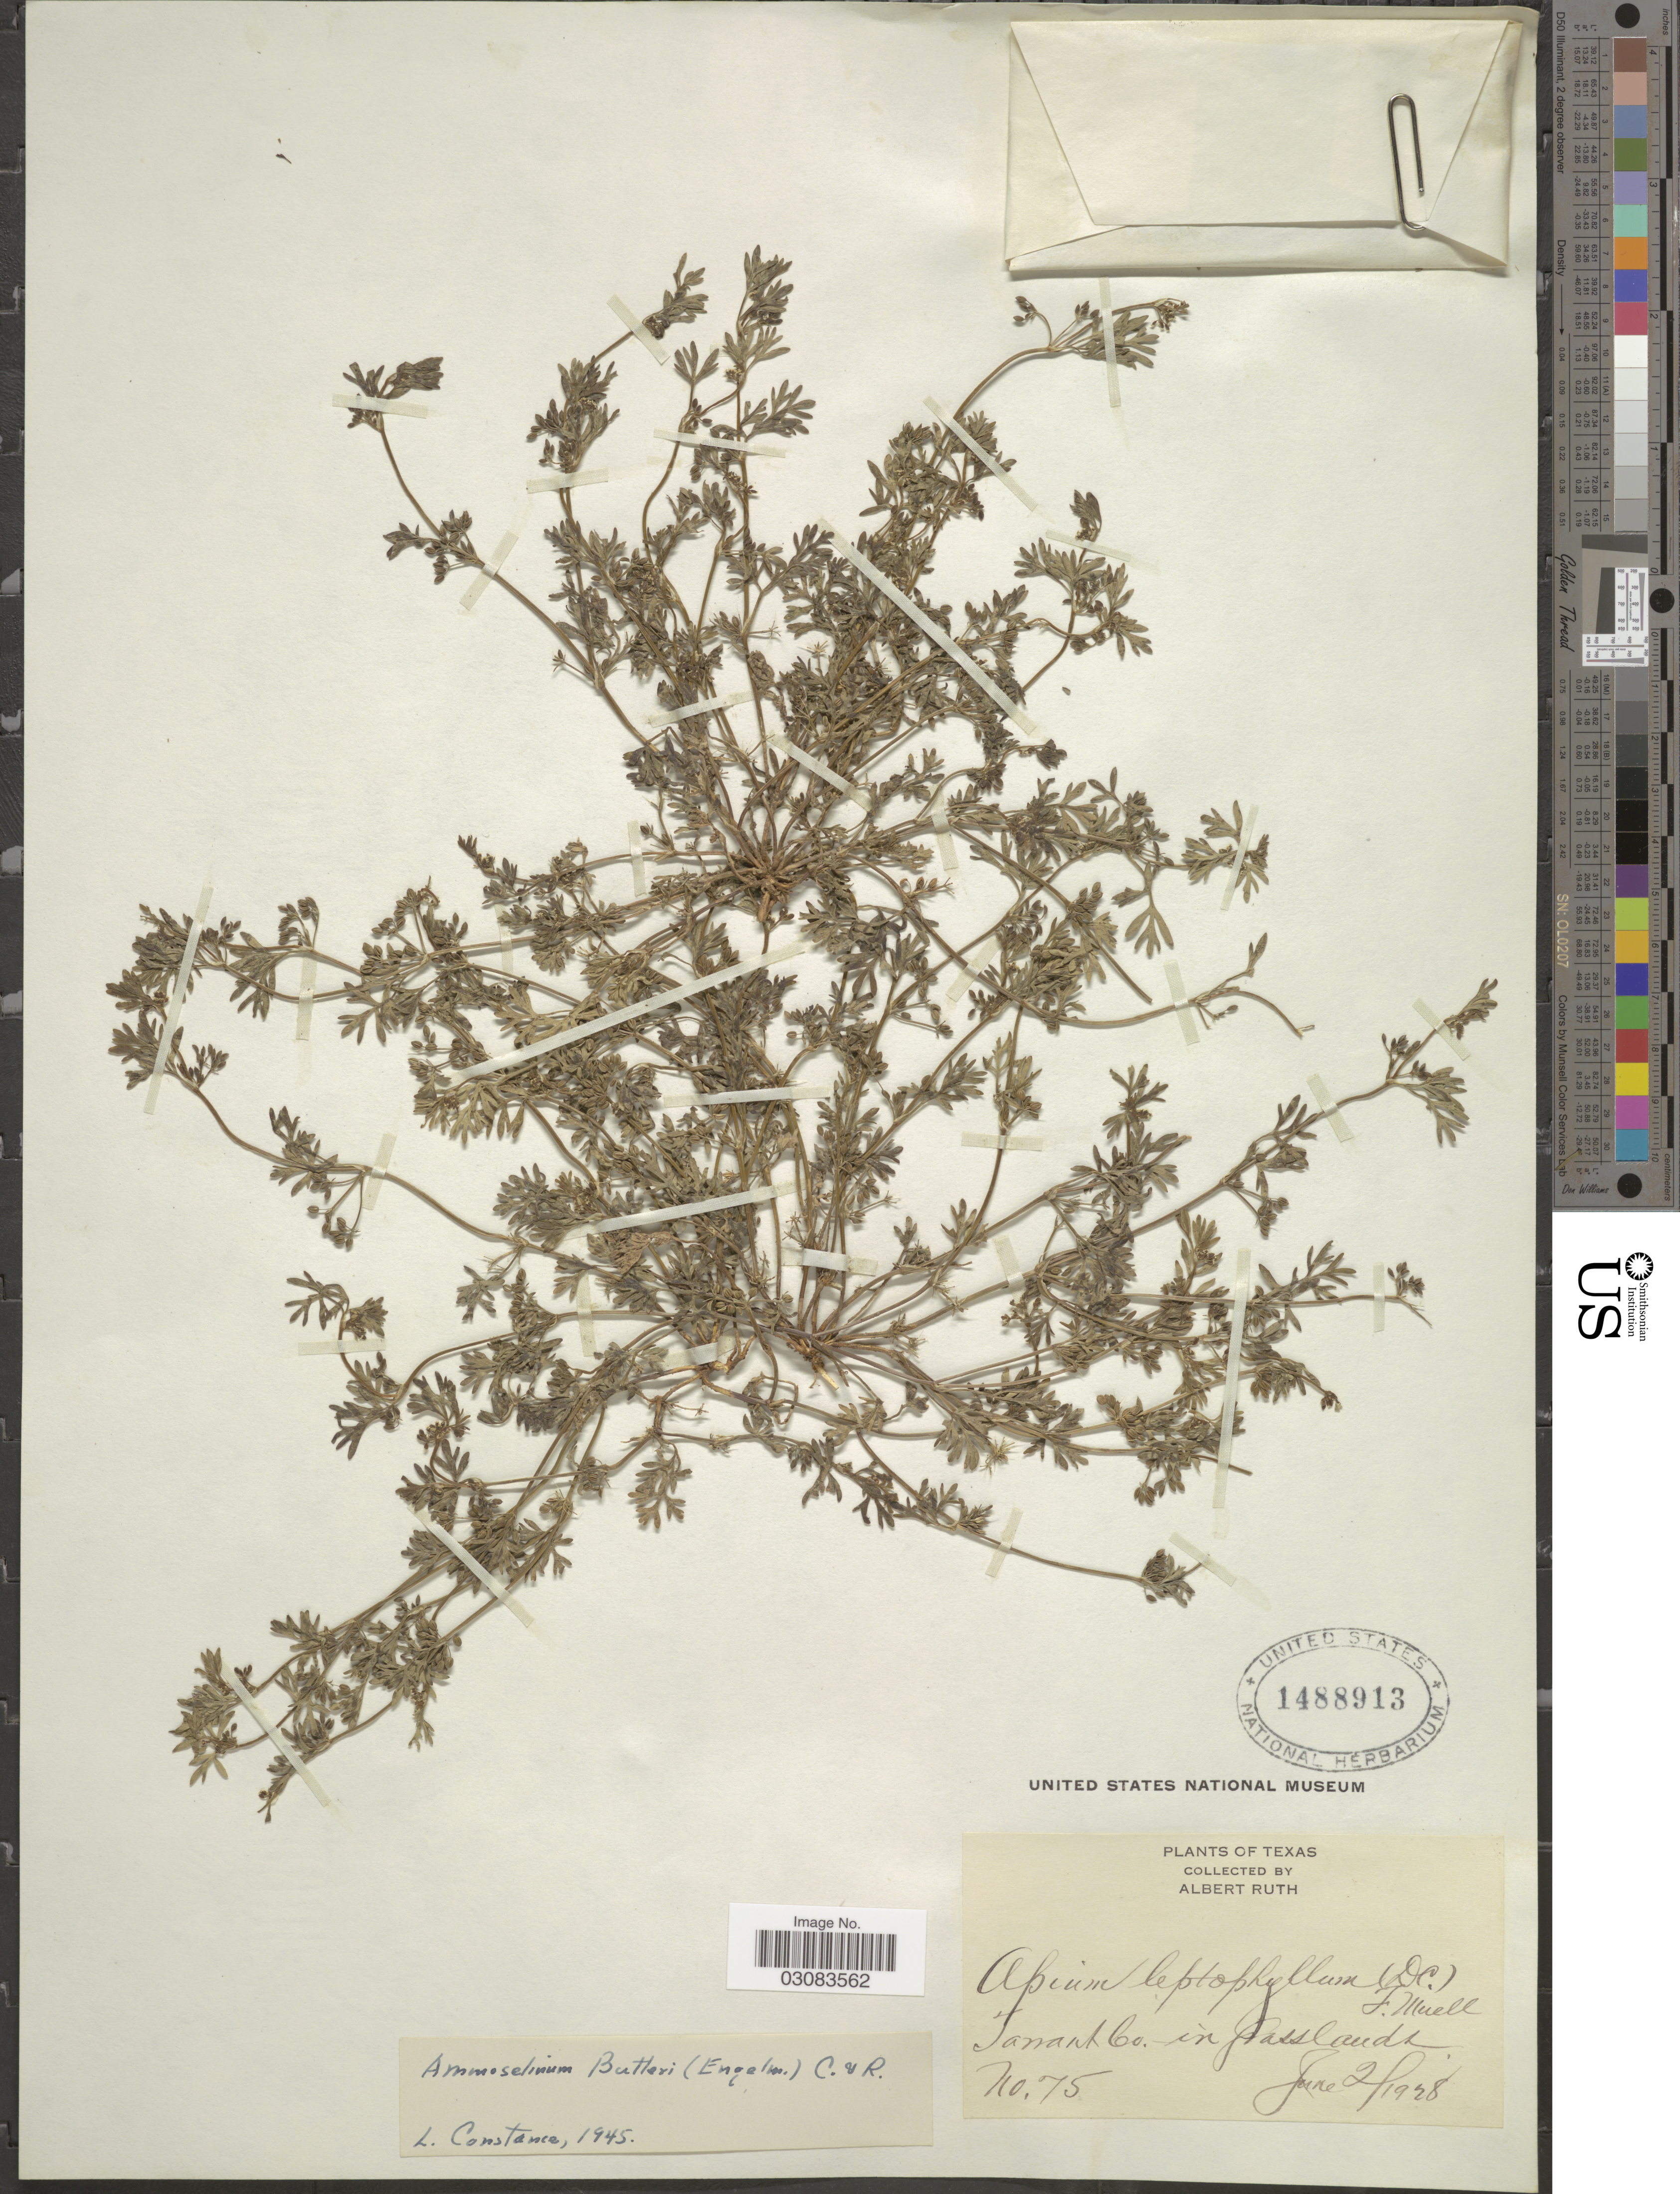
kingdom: Plantae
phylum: Tracheophyta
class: Magnoliopsida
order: Apiales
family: Apiaceae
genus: Ammoselinum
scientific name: Ammoselinum butleri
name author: (Engl.) J.M. Coult. & Rose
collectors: A. Ruth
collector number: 75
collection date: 1928-06-02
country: United States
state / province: Texas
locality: Tarrant Co. in grasslands.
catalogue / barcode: US 1488913